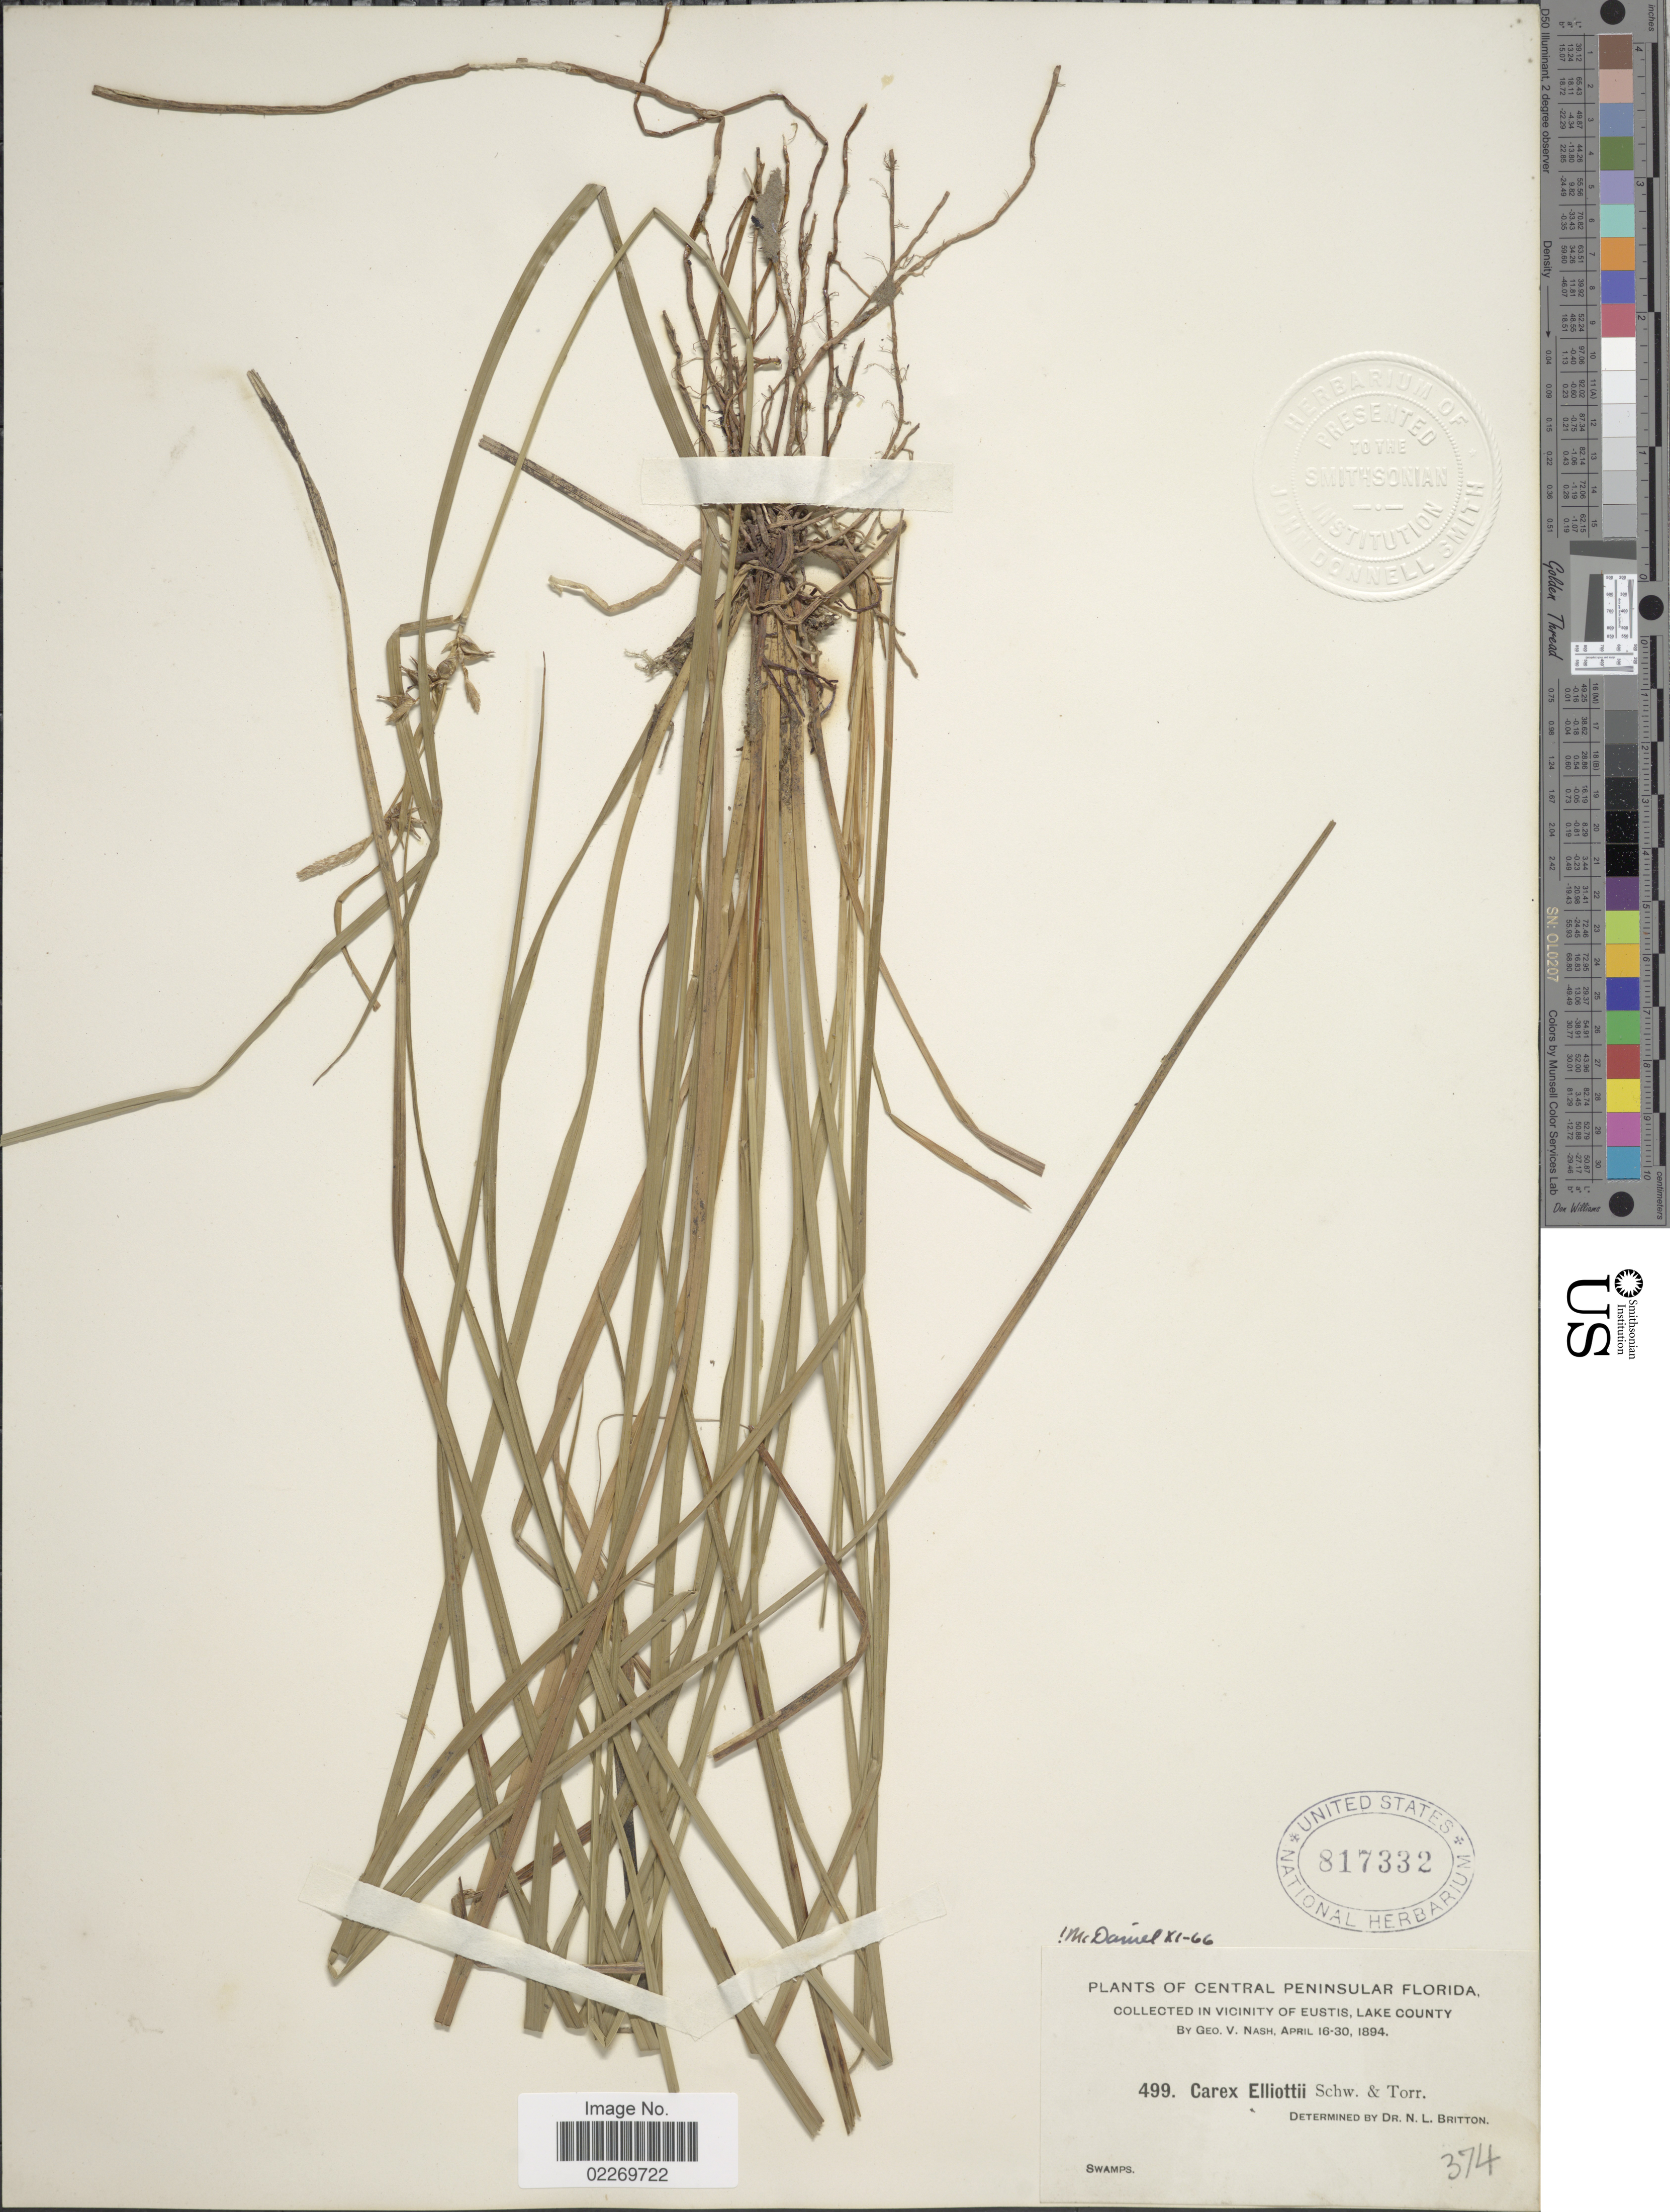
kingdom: Plantae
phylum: Tracheophyta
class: Liliopsida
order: Poales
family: Cyperaceae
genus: Carex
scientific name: Carex elliottii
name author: Schwein. & Torr.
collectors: G. V. Nash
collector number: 499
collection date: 1894-04-16/1894-04-30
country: United States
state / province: Florida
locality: Central Peninsular Florida, in Vicinity of Eustis, Lake County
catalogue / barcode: US 817332